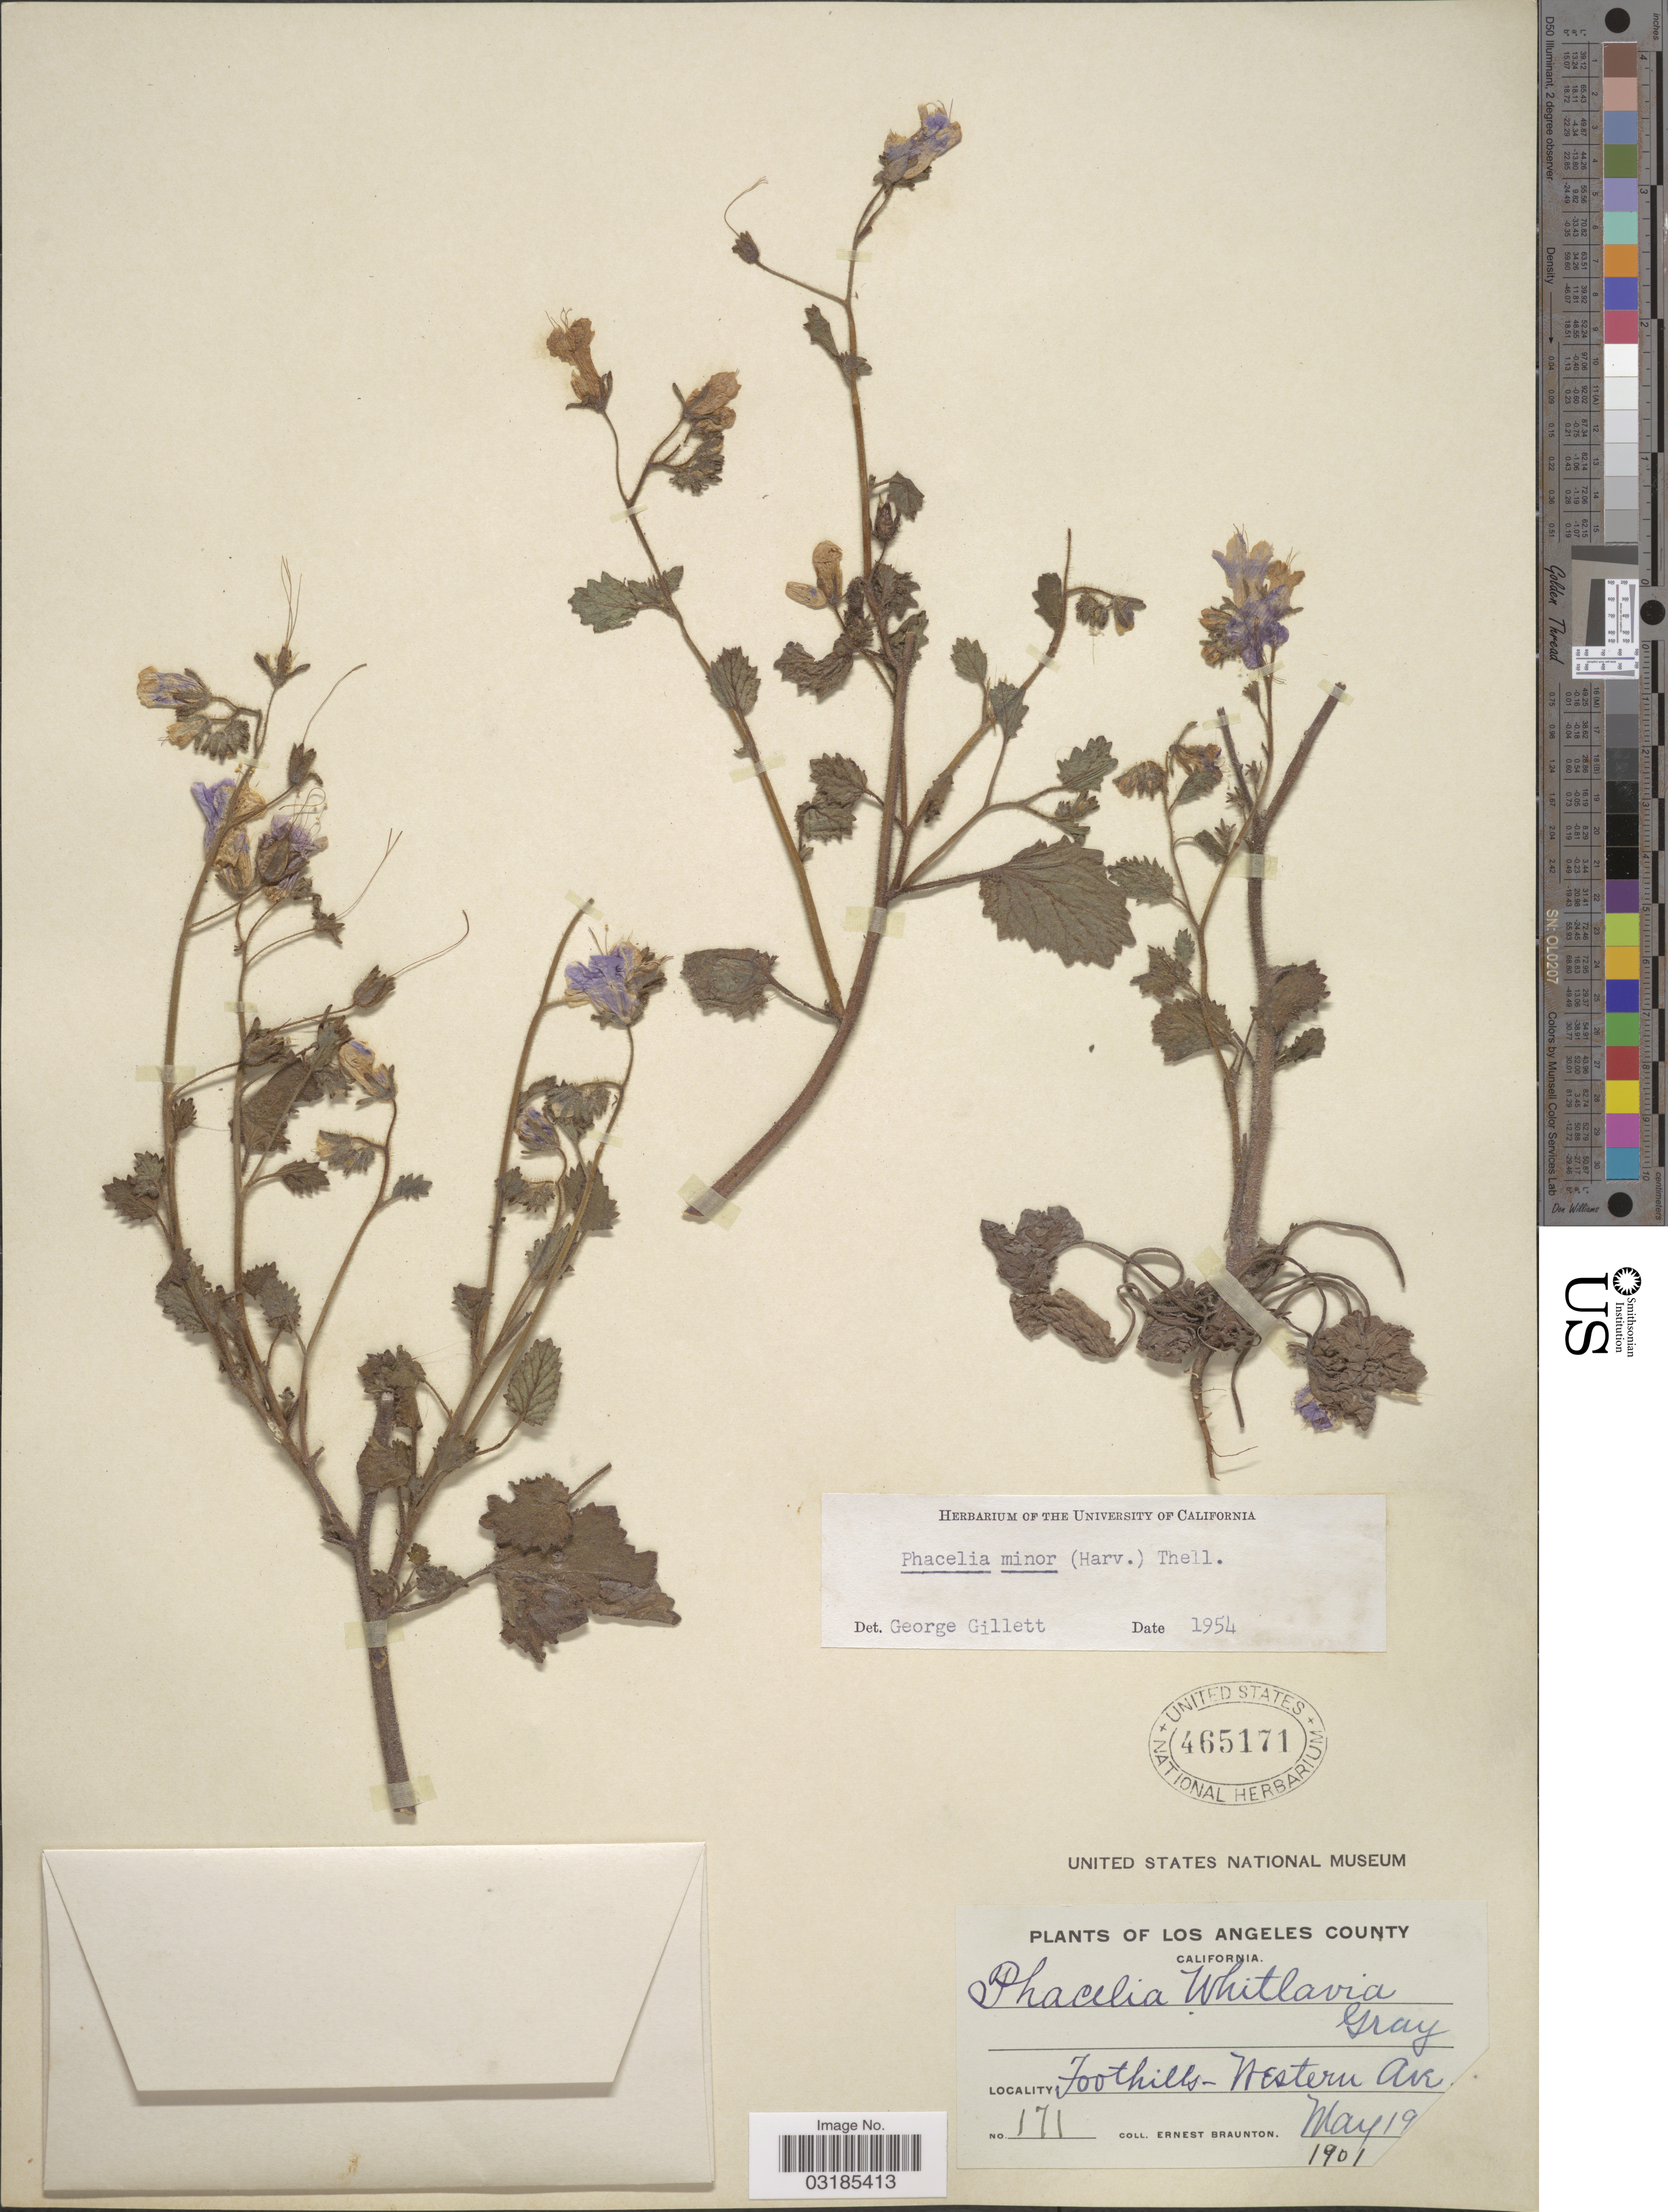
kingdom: Plantae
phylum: Tracheophyta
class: Magnoliopsida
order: Boraginales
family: Hydrophyllaceae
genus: Phacelia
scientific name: Phacelia minor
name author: (Harv.) Thell.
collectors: E. Braunton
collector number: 171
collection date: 1901-05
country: United States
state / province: California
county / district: Los Angeles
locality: Los Angeles County. Foothills-Western Ave.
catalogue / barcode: US 465171